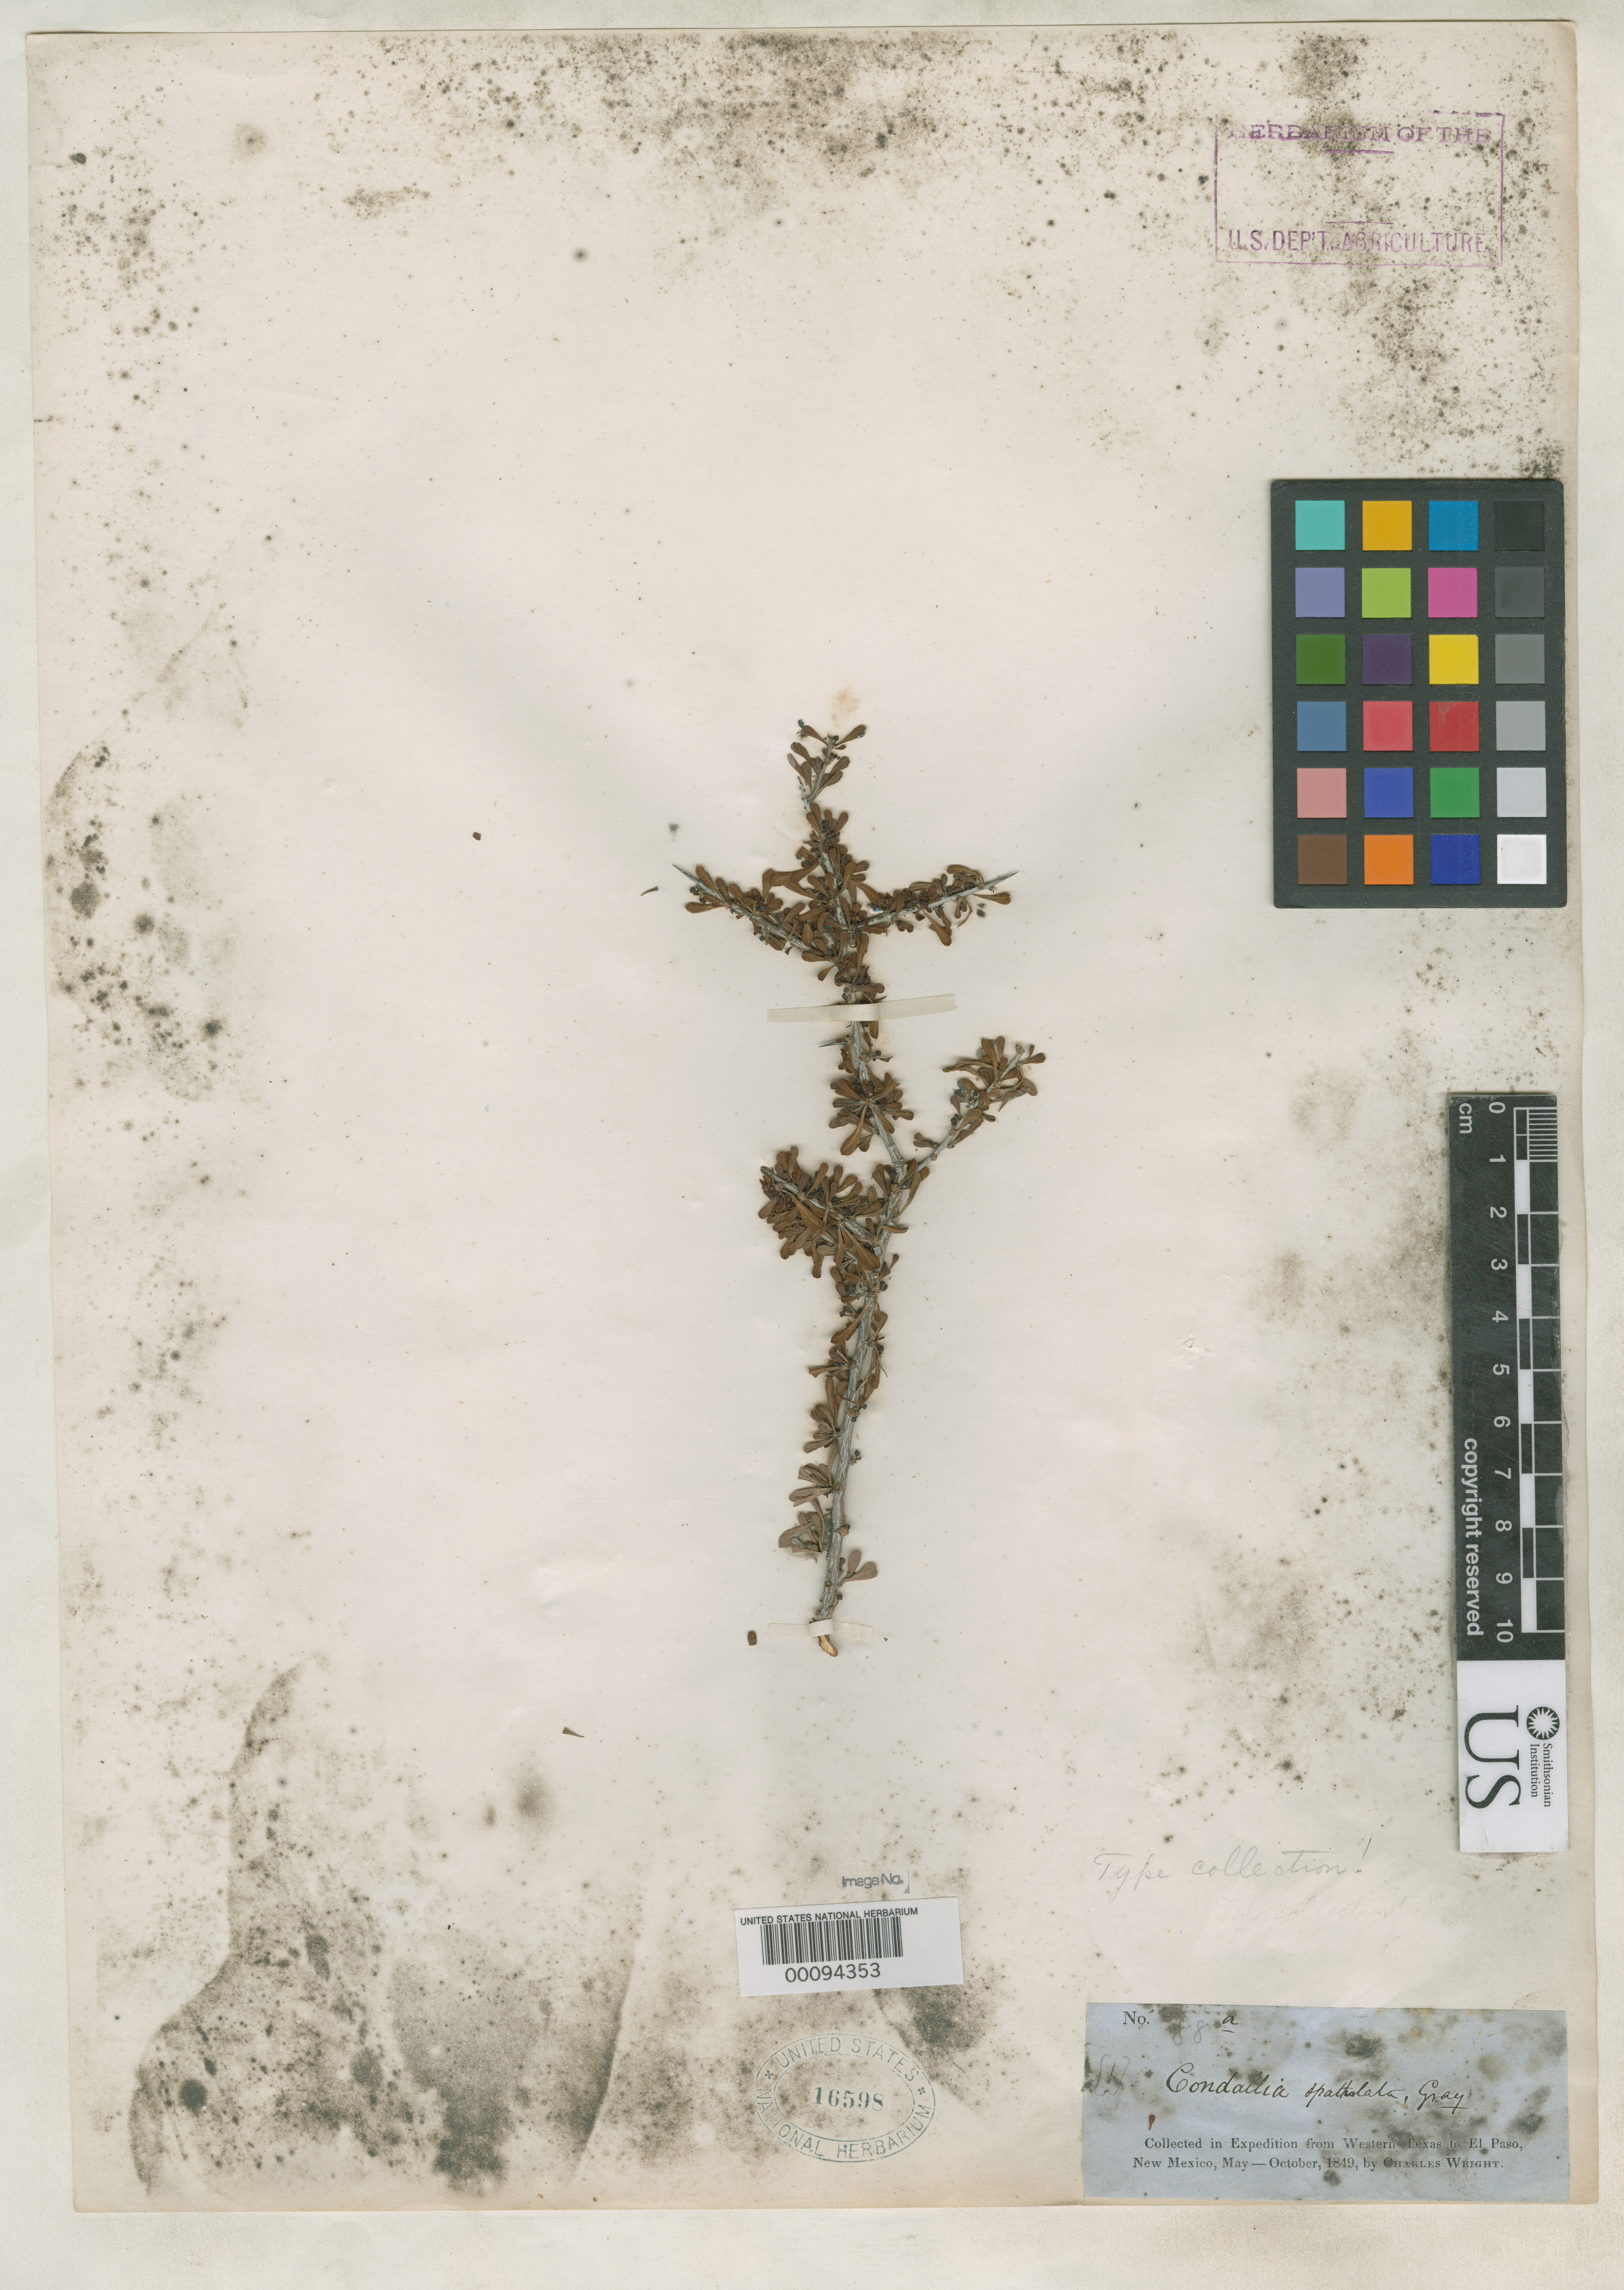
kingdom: Plantae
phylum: Tracheophyta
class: Magnoliopsida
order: Rosales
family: Rhamnaceae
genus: Condalia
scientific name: Condalia spathulata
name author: A. Gray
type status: Type Collection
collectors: C. Wright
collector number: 882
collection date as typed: May 1849 to -- Oct 1849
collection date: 1849-05/1849-10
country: United States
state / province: Texas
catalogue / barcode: US 16598